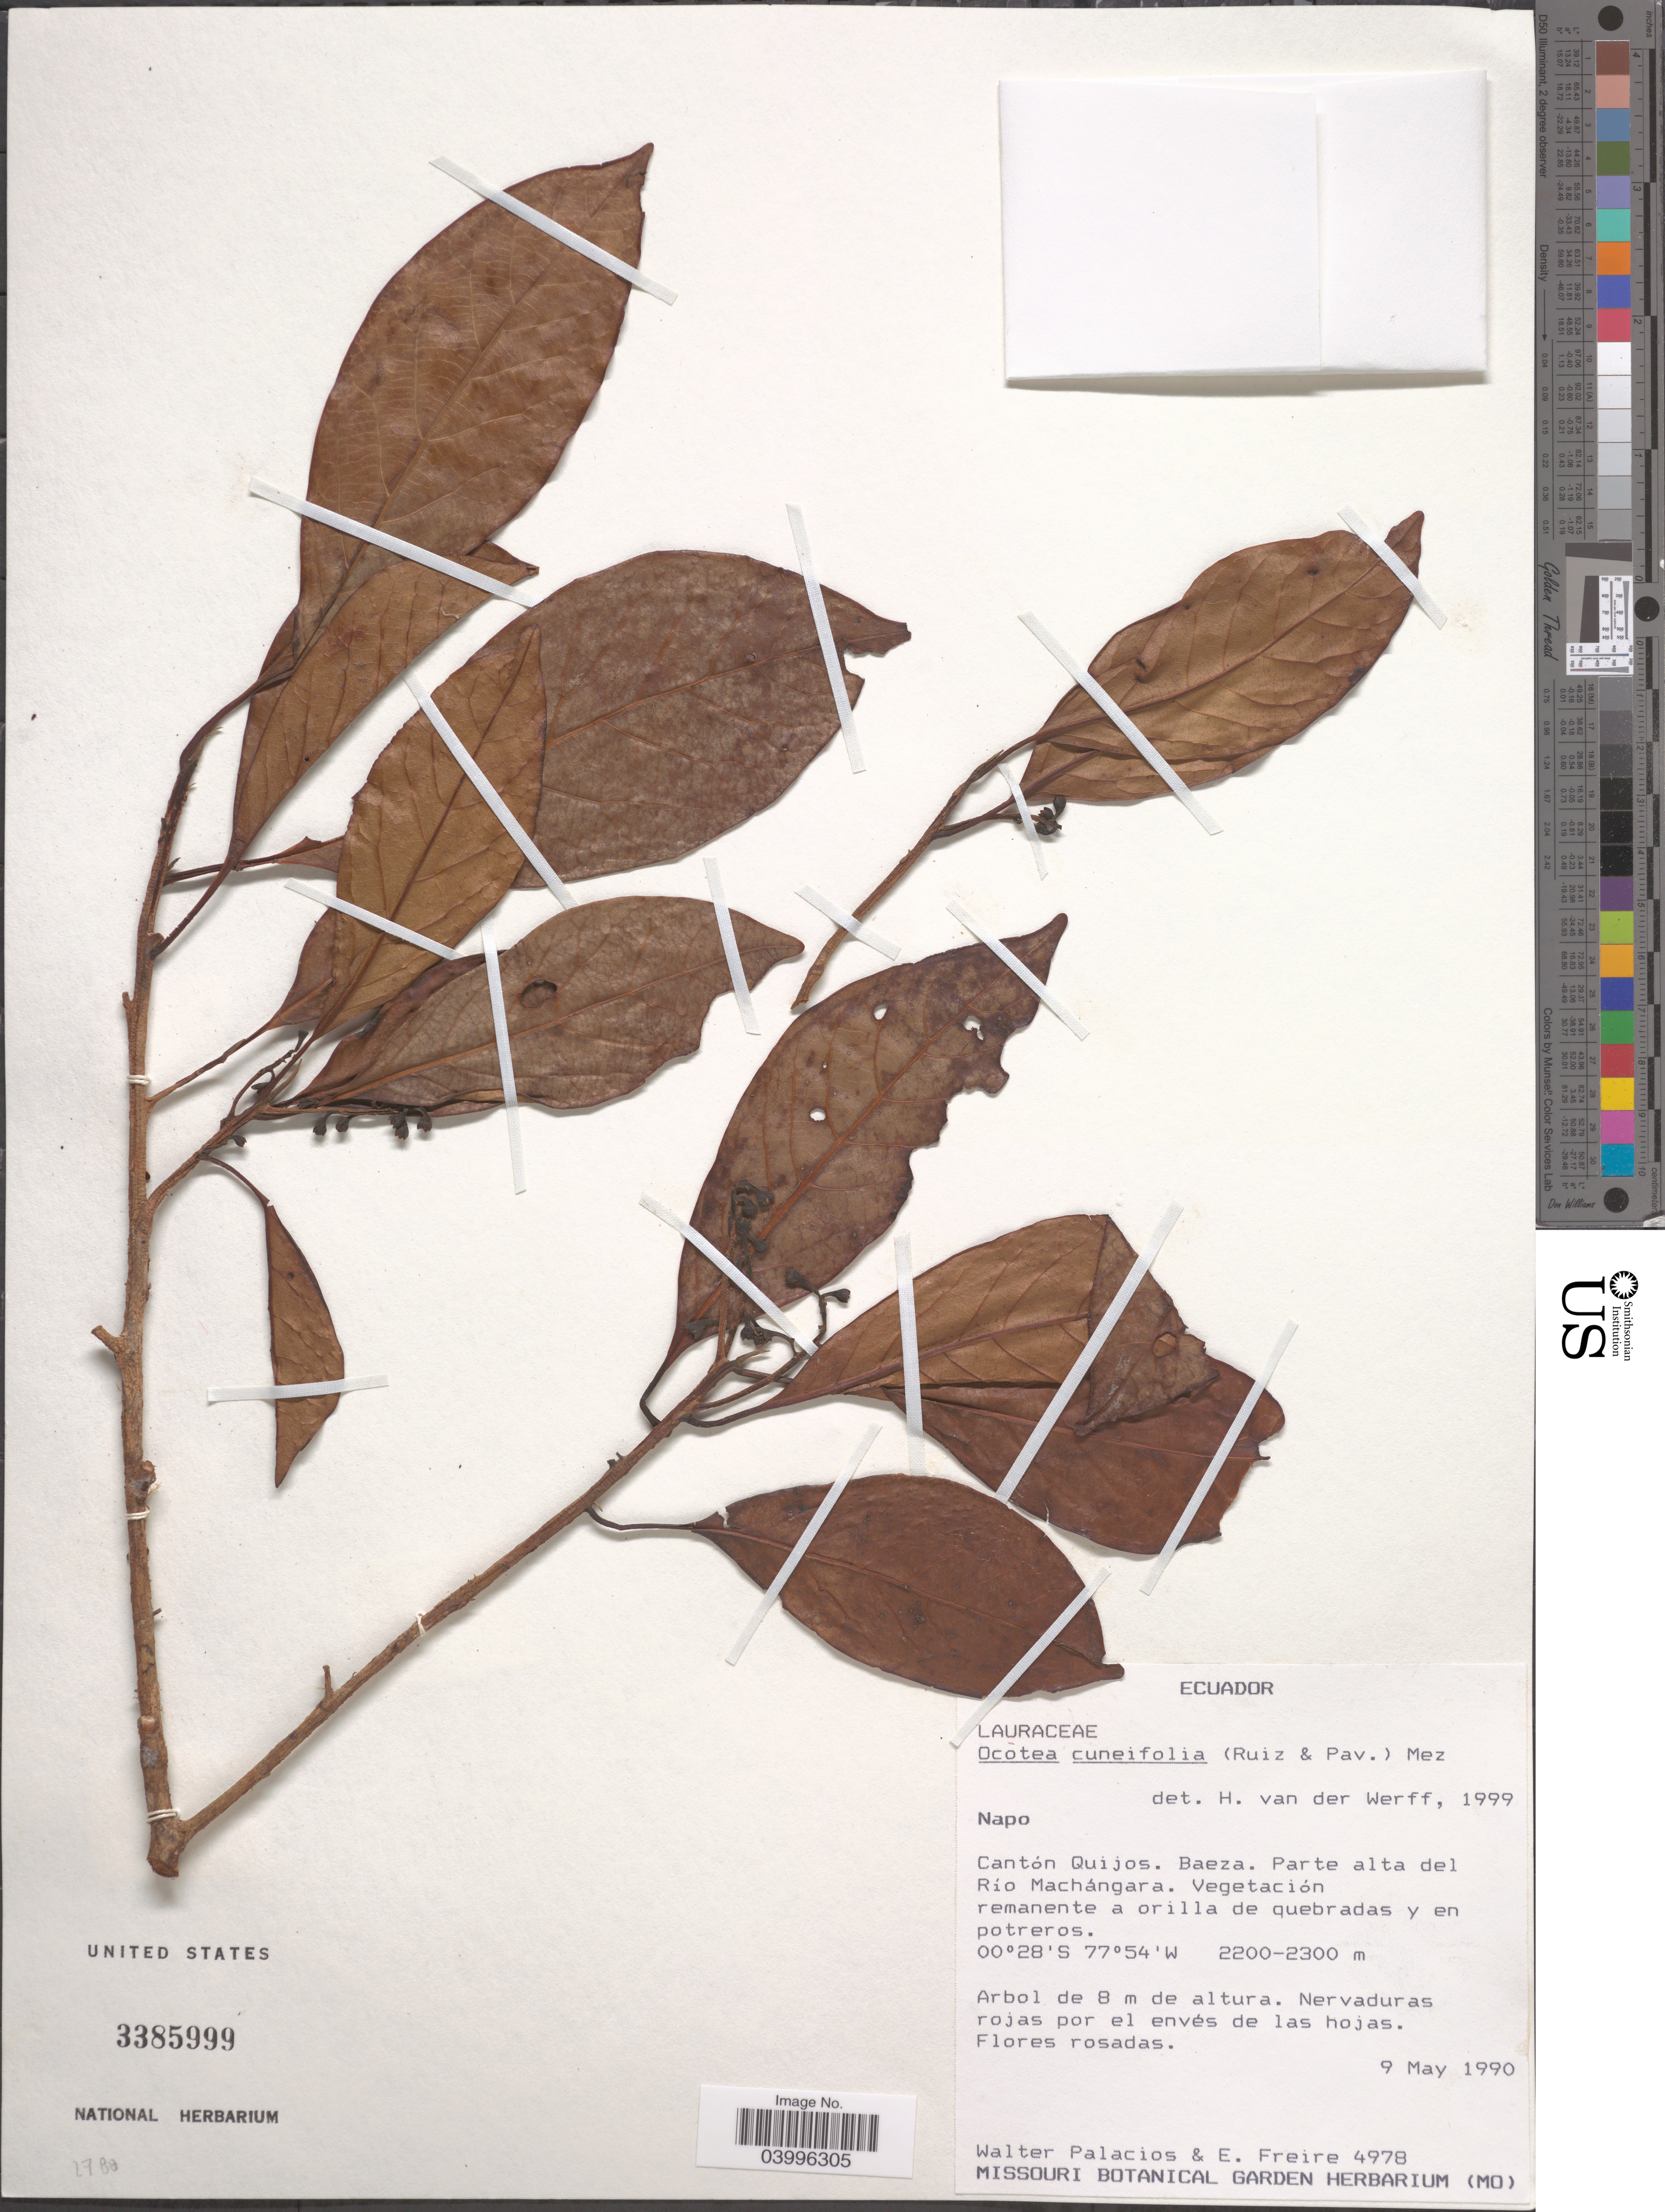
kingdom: Plantae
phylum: Tracheophyta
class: Magnoliopsida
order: Laurales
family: Lauraceae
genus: Ocotea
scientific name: Ocotea cuneifolia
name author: (Ruiz & Pav.) Mez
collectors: W. Palacios & E. Freire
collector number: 4978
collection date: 1990-05-09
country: Ecuador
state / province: Napo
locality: Cantón Quijos. Baeza. Parte alta del Río Machángara.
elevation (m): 2200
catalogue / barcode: US 3385999